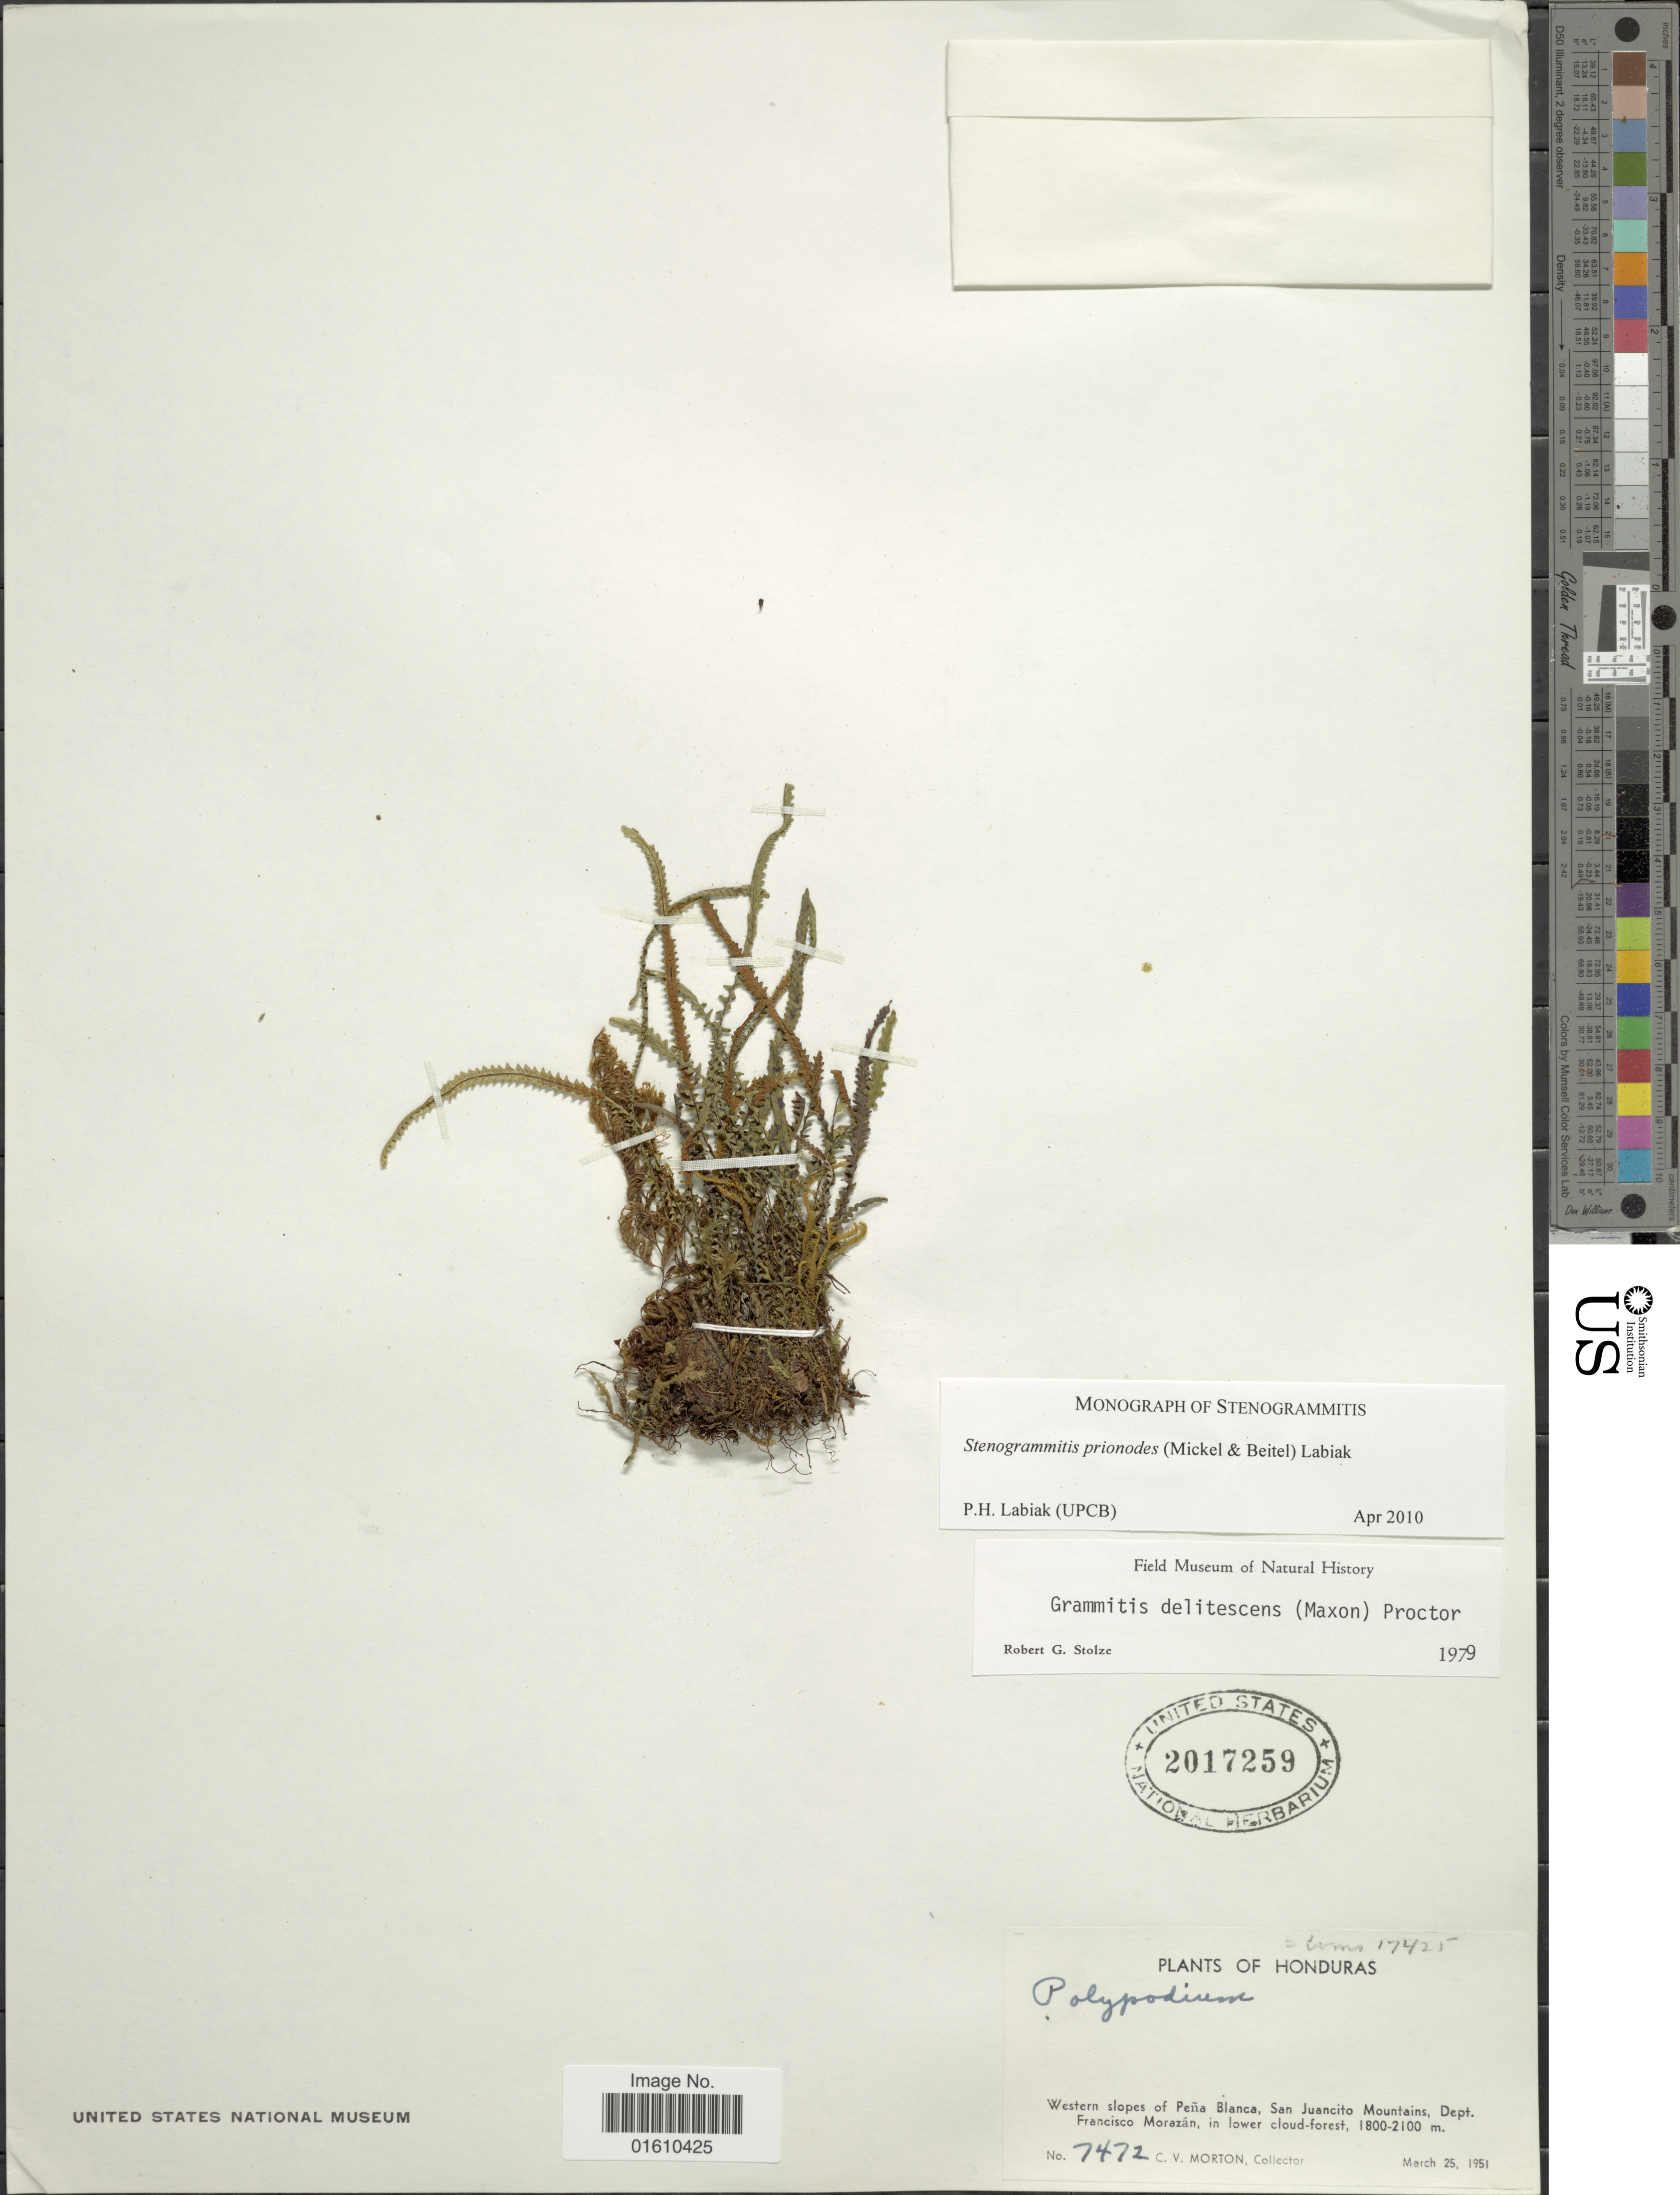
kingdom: Plantae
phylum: Tracheophyta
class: Polypodiopsida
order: Polypodiales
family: Polypodiaceae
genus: Stenogrammitis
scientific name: Stenogrammitis prionodes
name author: (Mickel & Beitel) Labiak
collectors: C. V. Morton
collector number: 7472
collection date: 1951-03-25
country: Honduras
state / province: Fco. Morazán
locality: Western slopes of Peña Blanca, San Juancito Mountains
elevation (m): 1800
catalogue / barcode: US 2017259